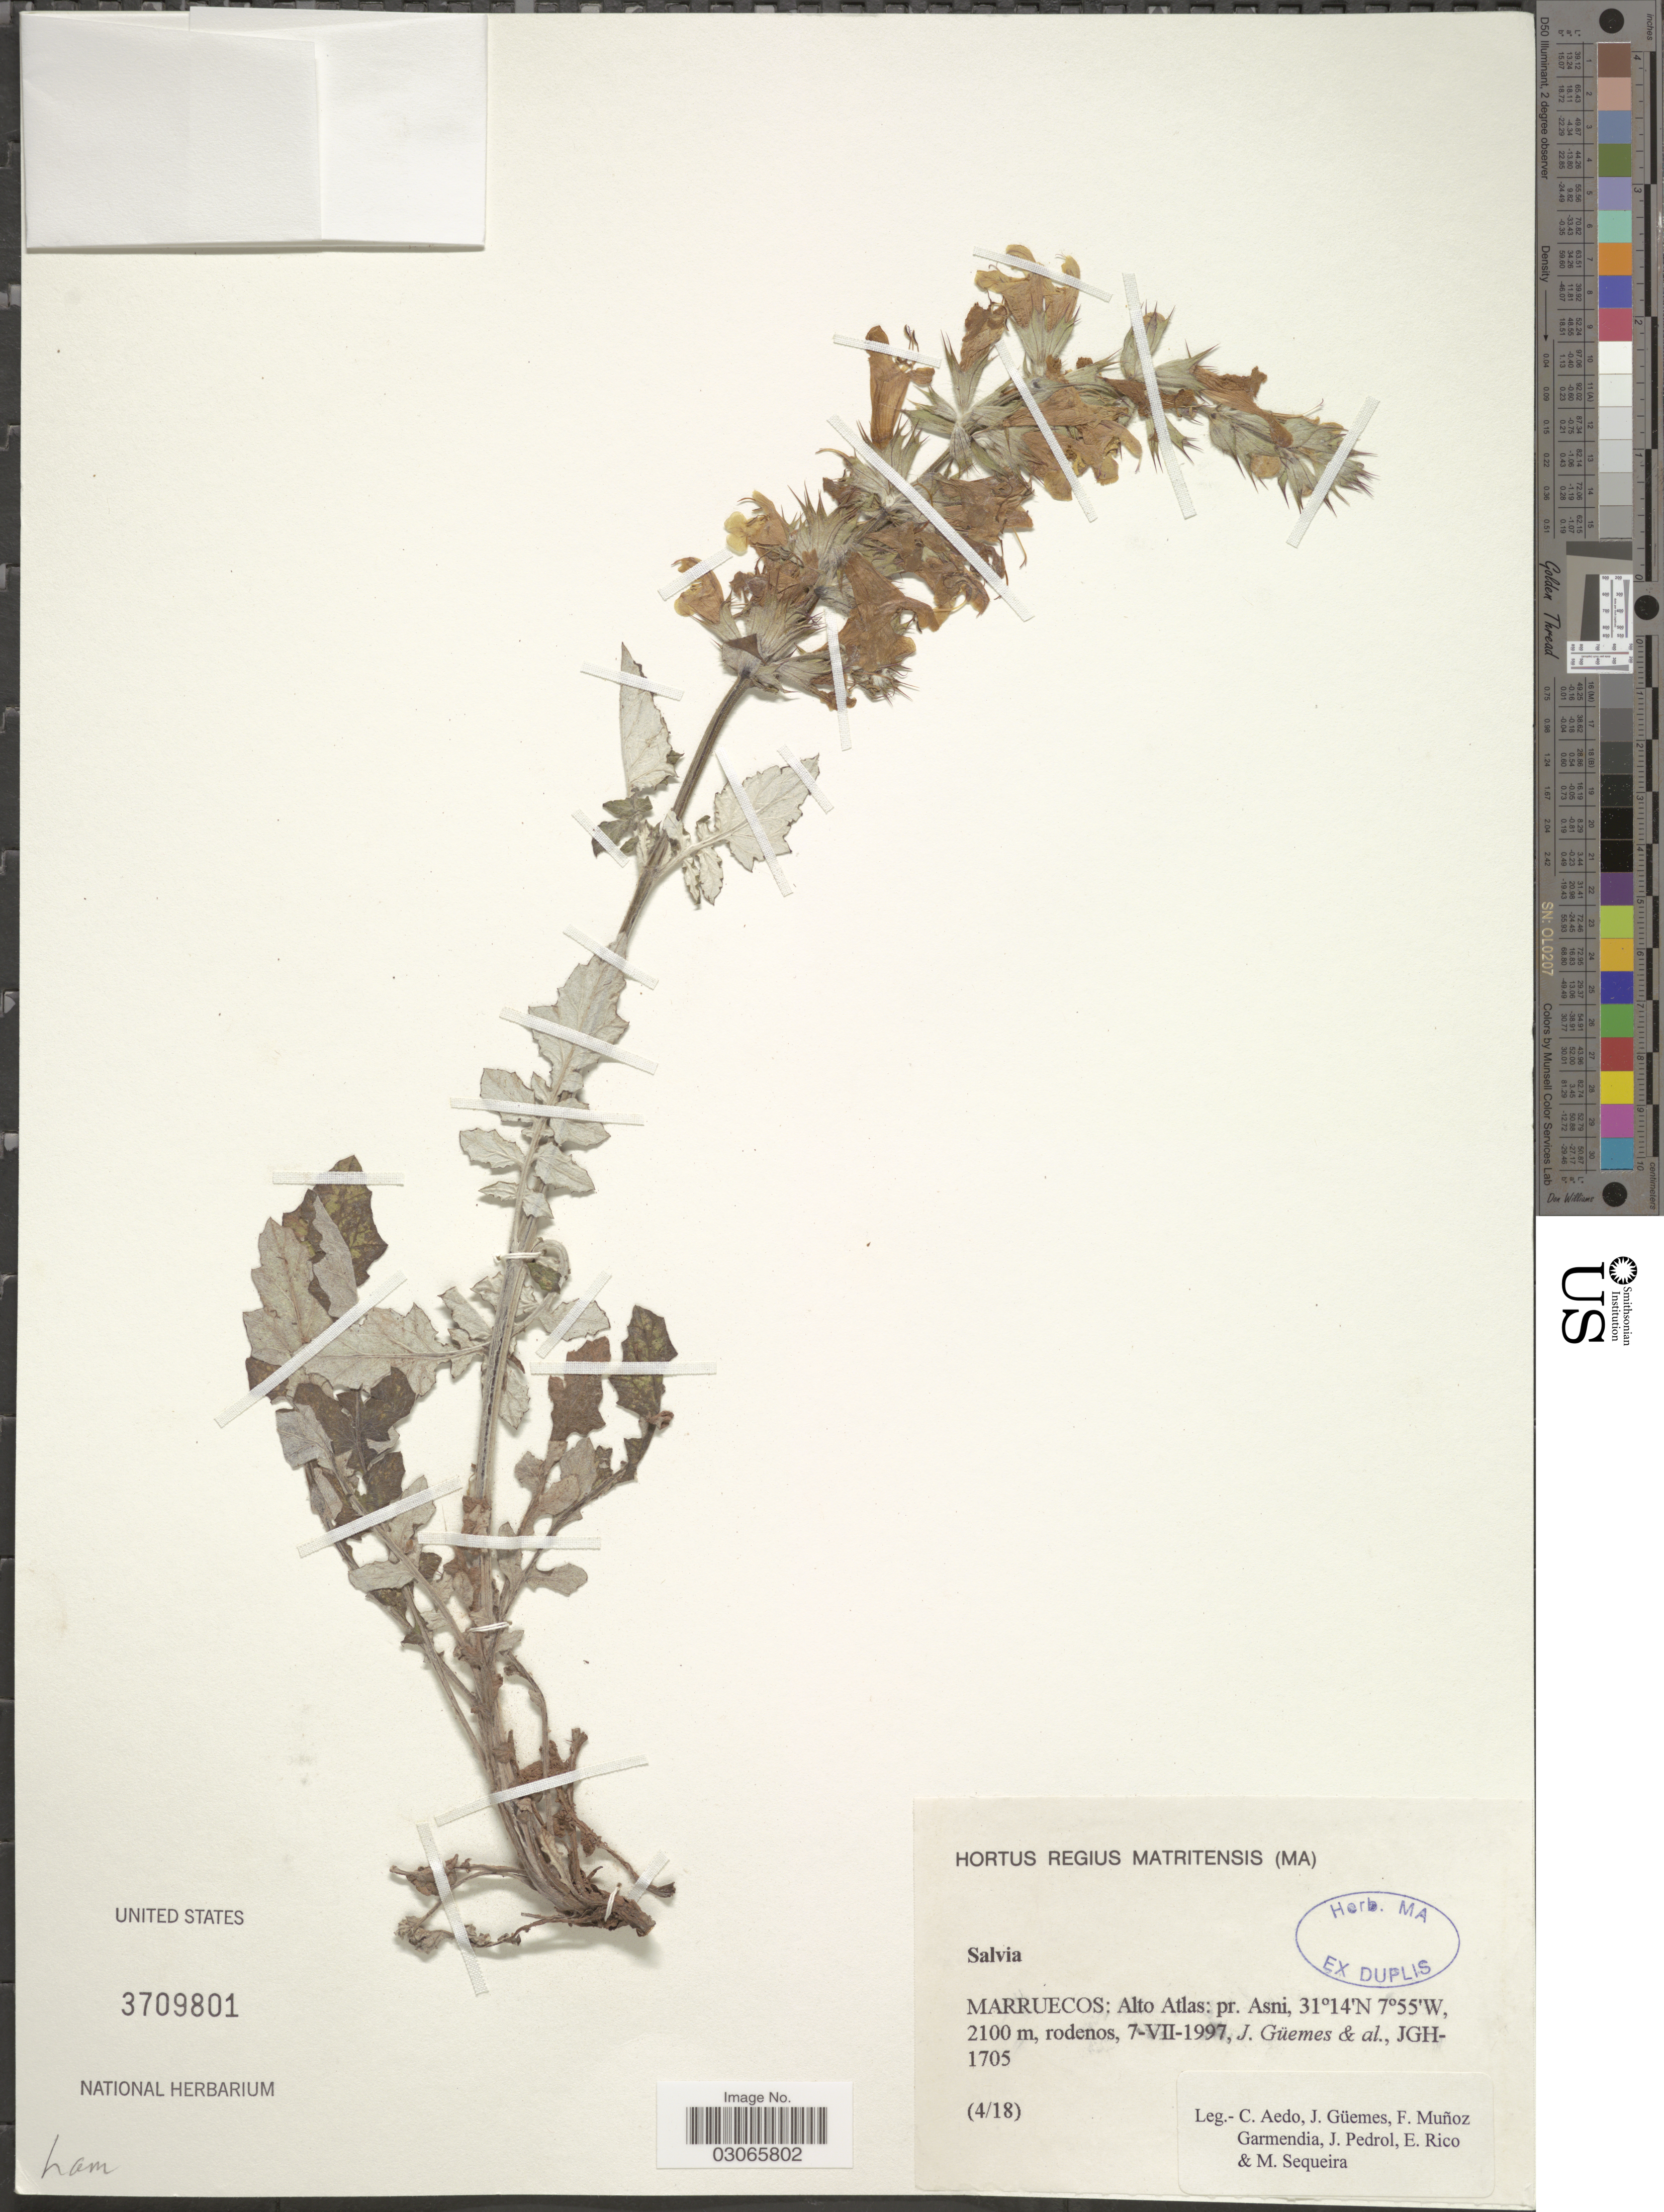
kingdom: Plantae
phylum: Tracheophyta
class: Magnoliopsida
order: Lamiales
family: Lamiaceae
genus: Salvia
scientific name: Salvia sp.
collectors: C. Aedo, J. Güemes, F. Muñoz Garmendia, J. Pedrol & et al.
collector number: JGH-1705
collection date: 1997-07-07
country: Morocco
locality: Marruecos: Alto Atlas: pr. Asni.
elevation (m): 2100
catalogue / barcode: US 3709801